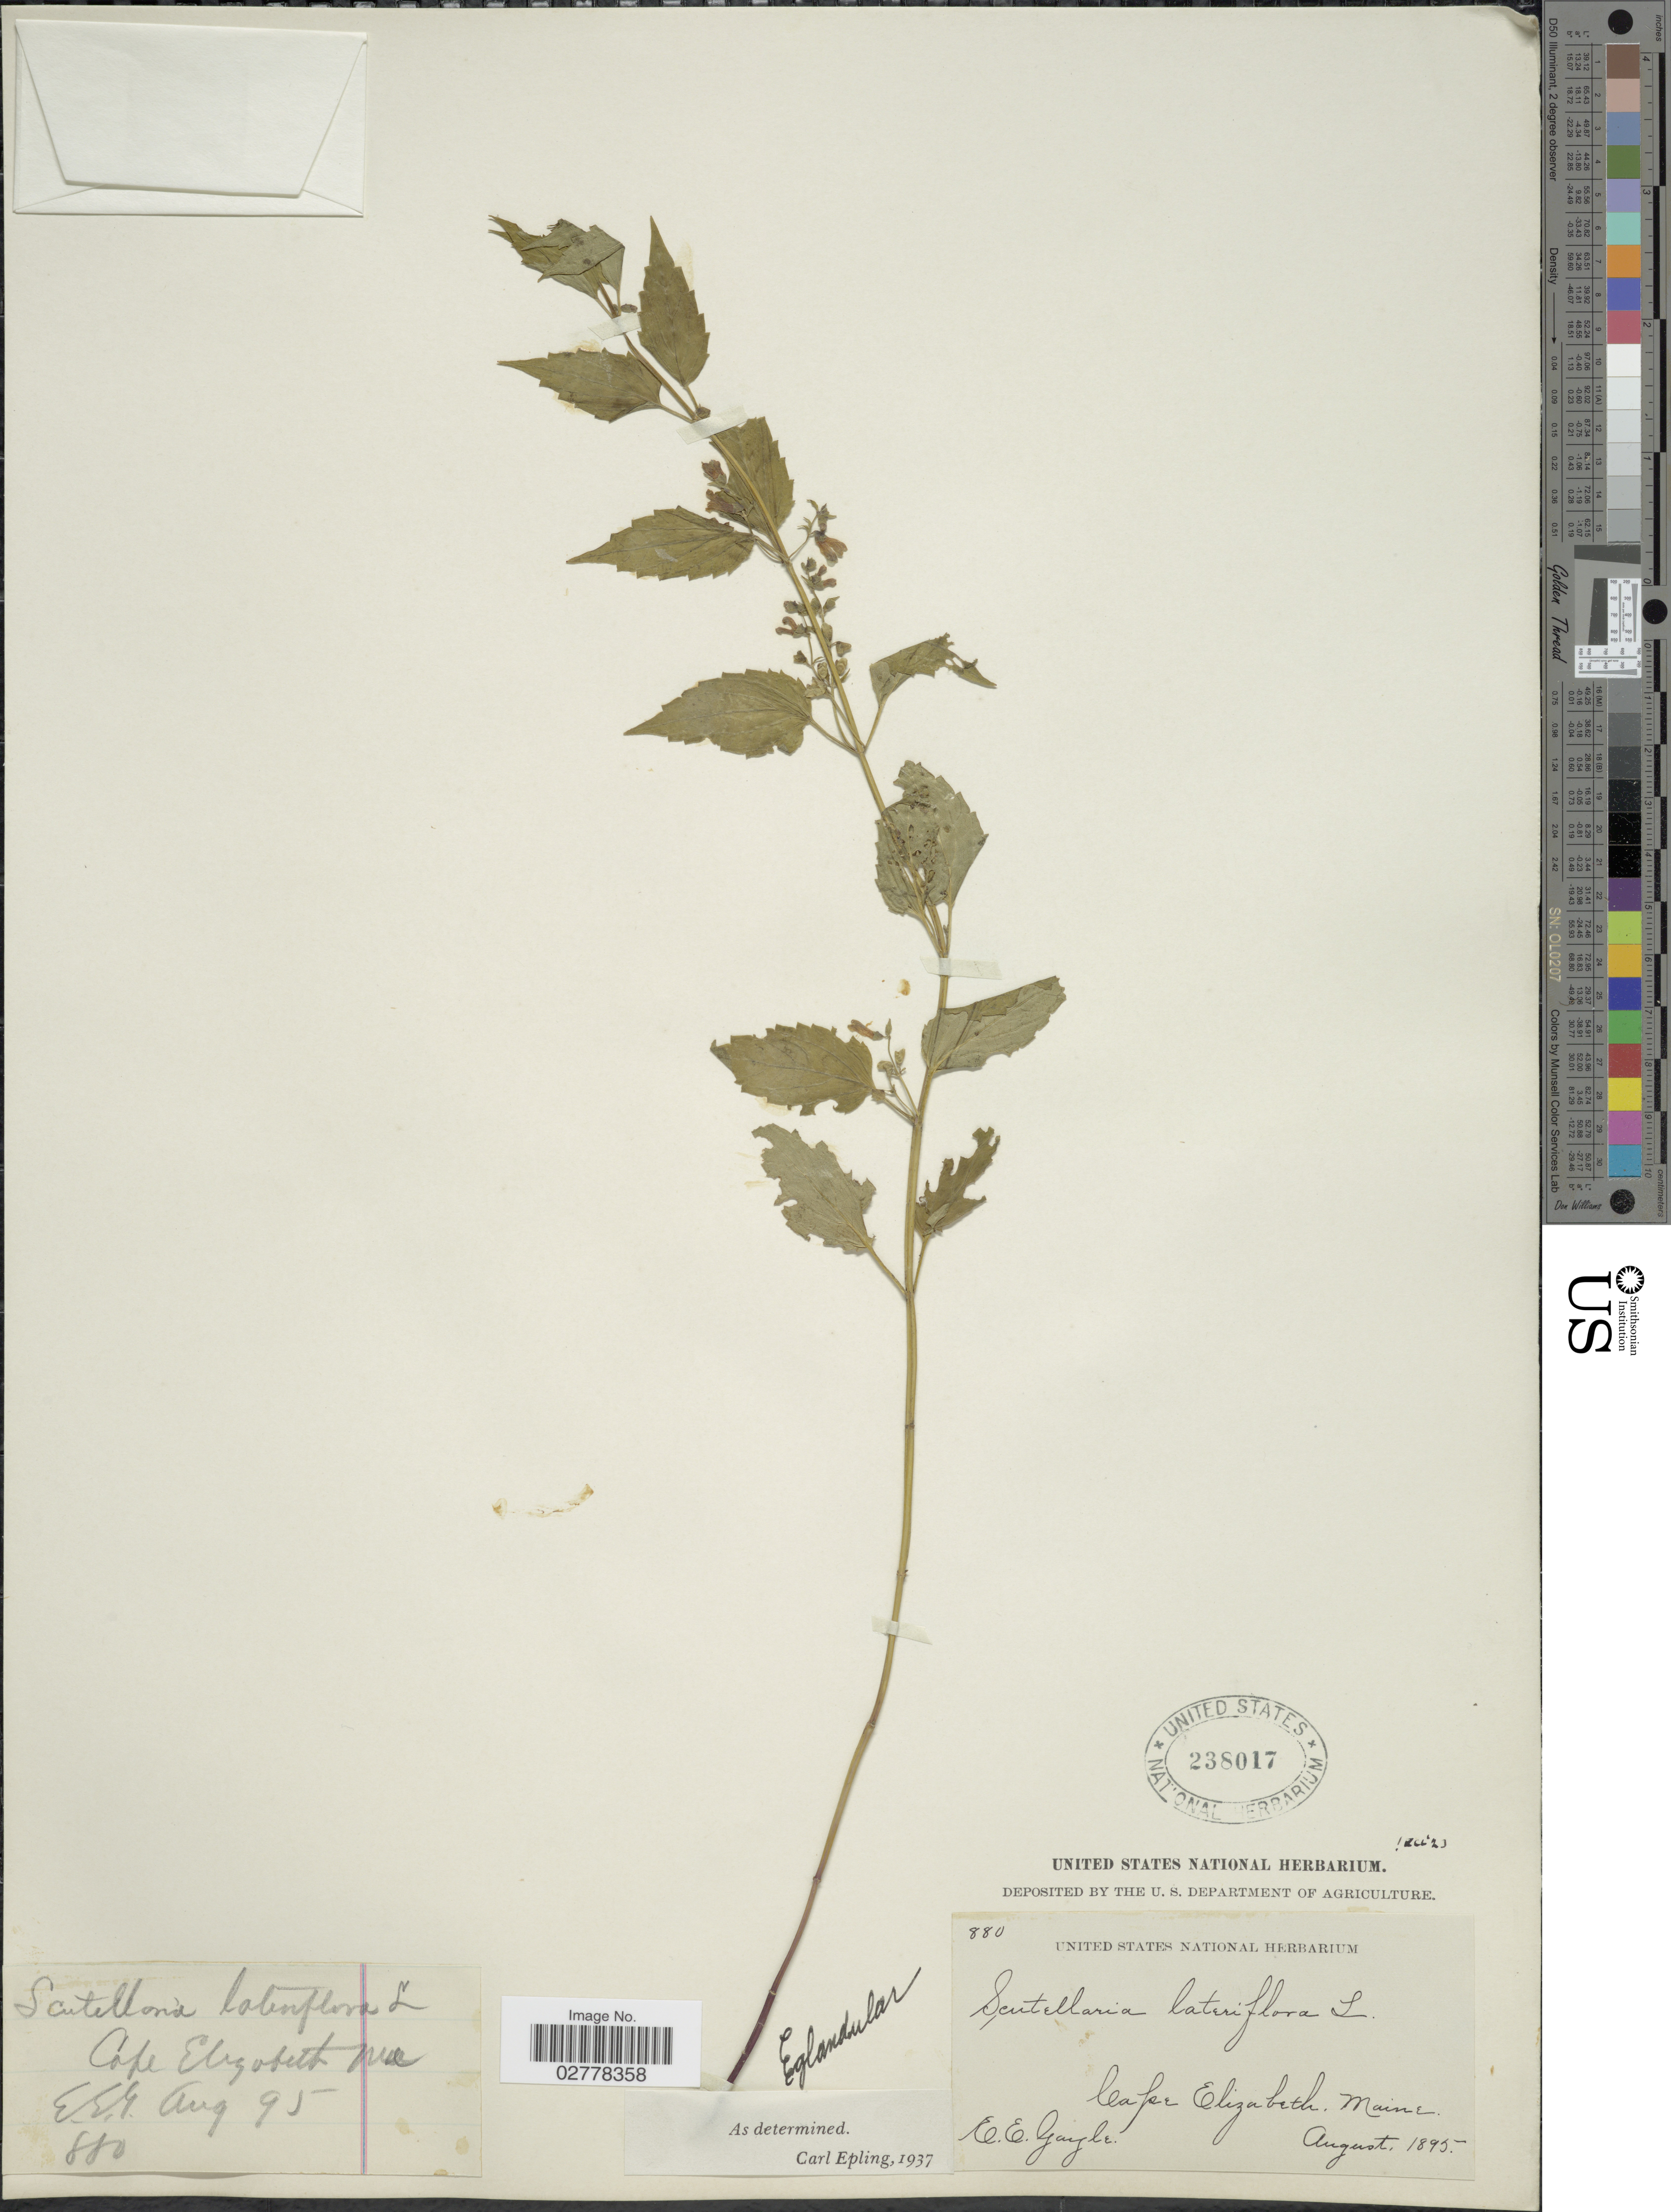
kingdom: Plantae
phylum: Tracheophyta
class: Magnoliopsida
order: Lamiales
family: Lamiaceae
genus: Scutellaria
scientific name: Scutellaria lateriflora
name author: L.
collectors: E. Gayle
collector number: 880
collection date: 1895-08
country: United States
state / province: Maine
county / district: Cumberland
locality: Cape Elizabeth.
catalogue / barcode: US 238017